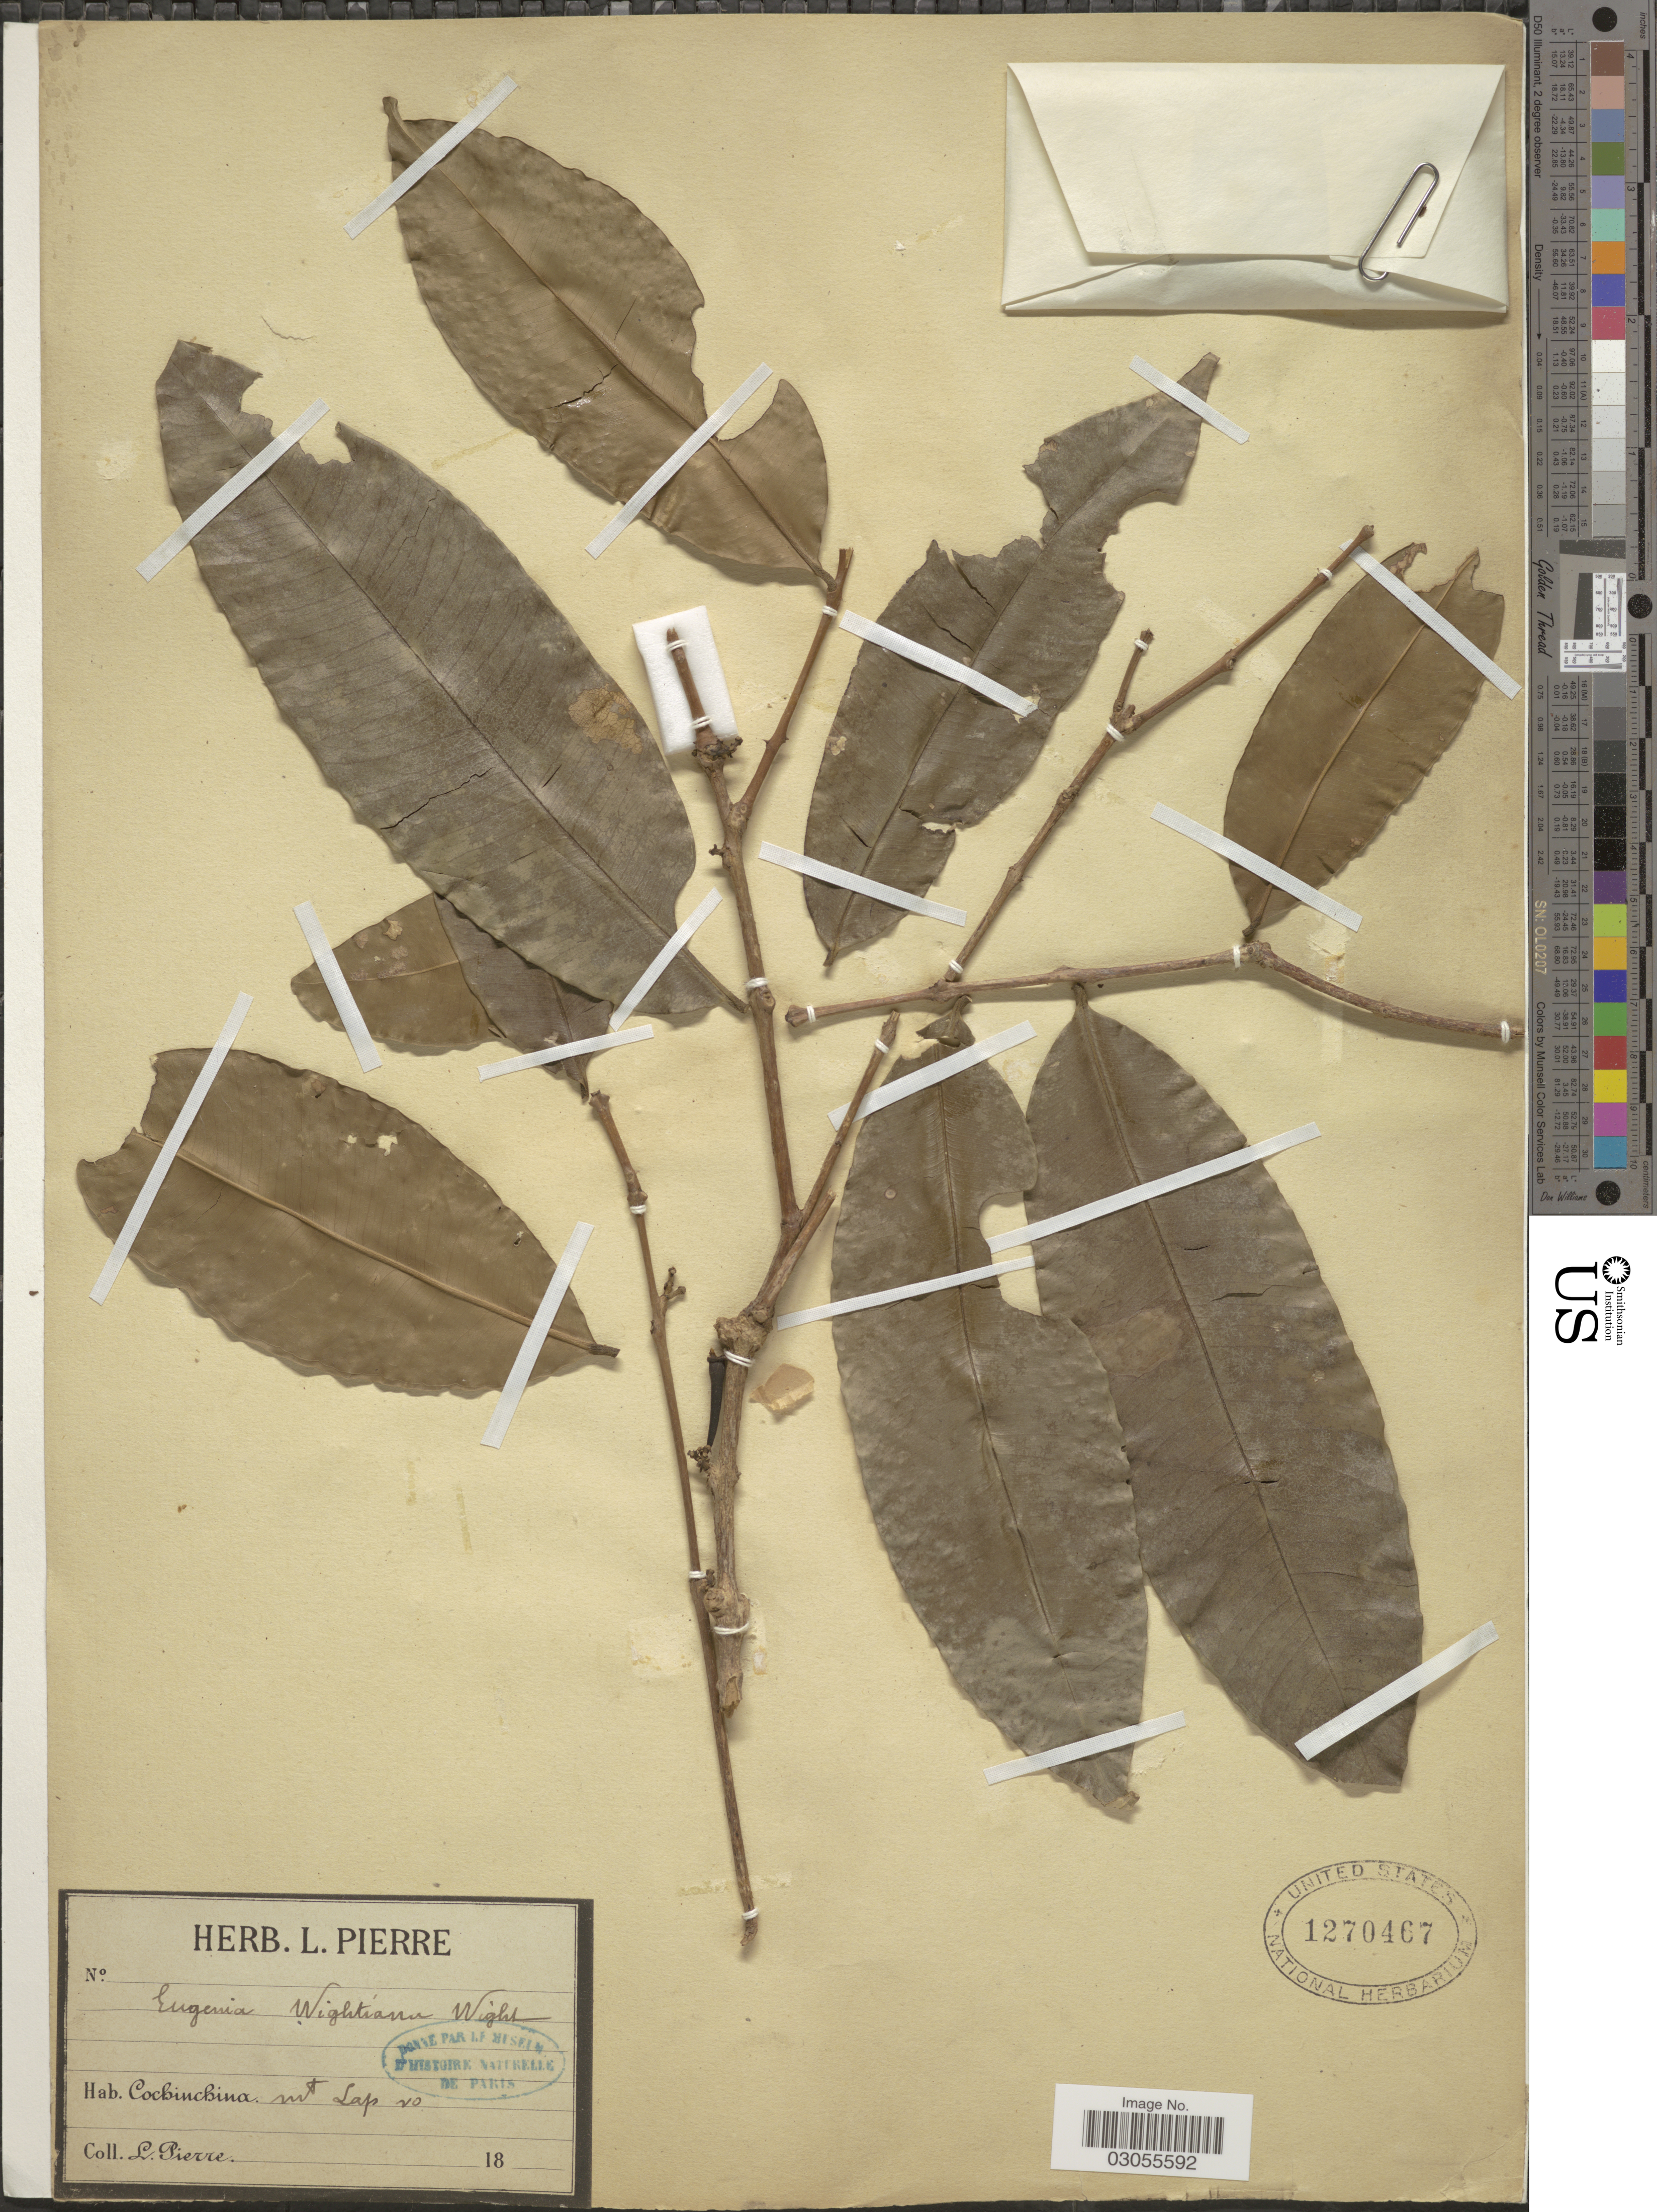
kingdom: Plantae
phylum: Tracheophyta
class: Magnoliopsida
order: Myrtales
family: Myrtaceae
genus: Syzygium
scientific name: Syzygium claviflorum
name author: (Roxb.) Wall. ex Steud.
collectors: L. Pierre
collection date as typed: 18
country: Vietnam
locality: Cochinchina. Mt Lap Vo.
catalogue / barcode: US 1270467